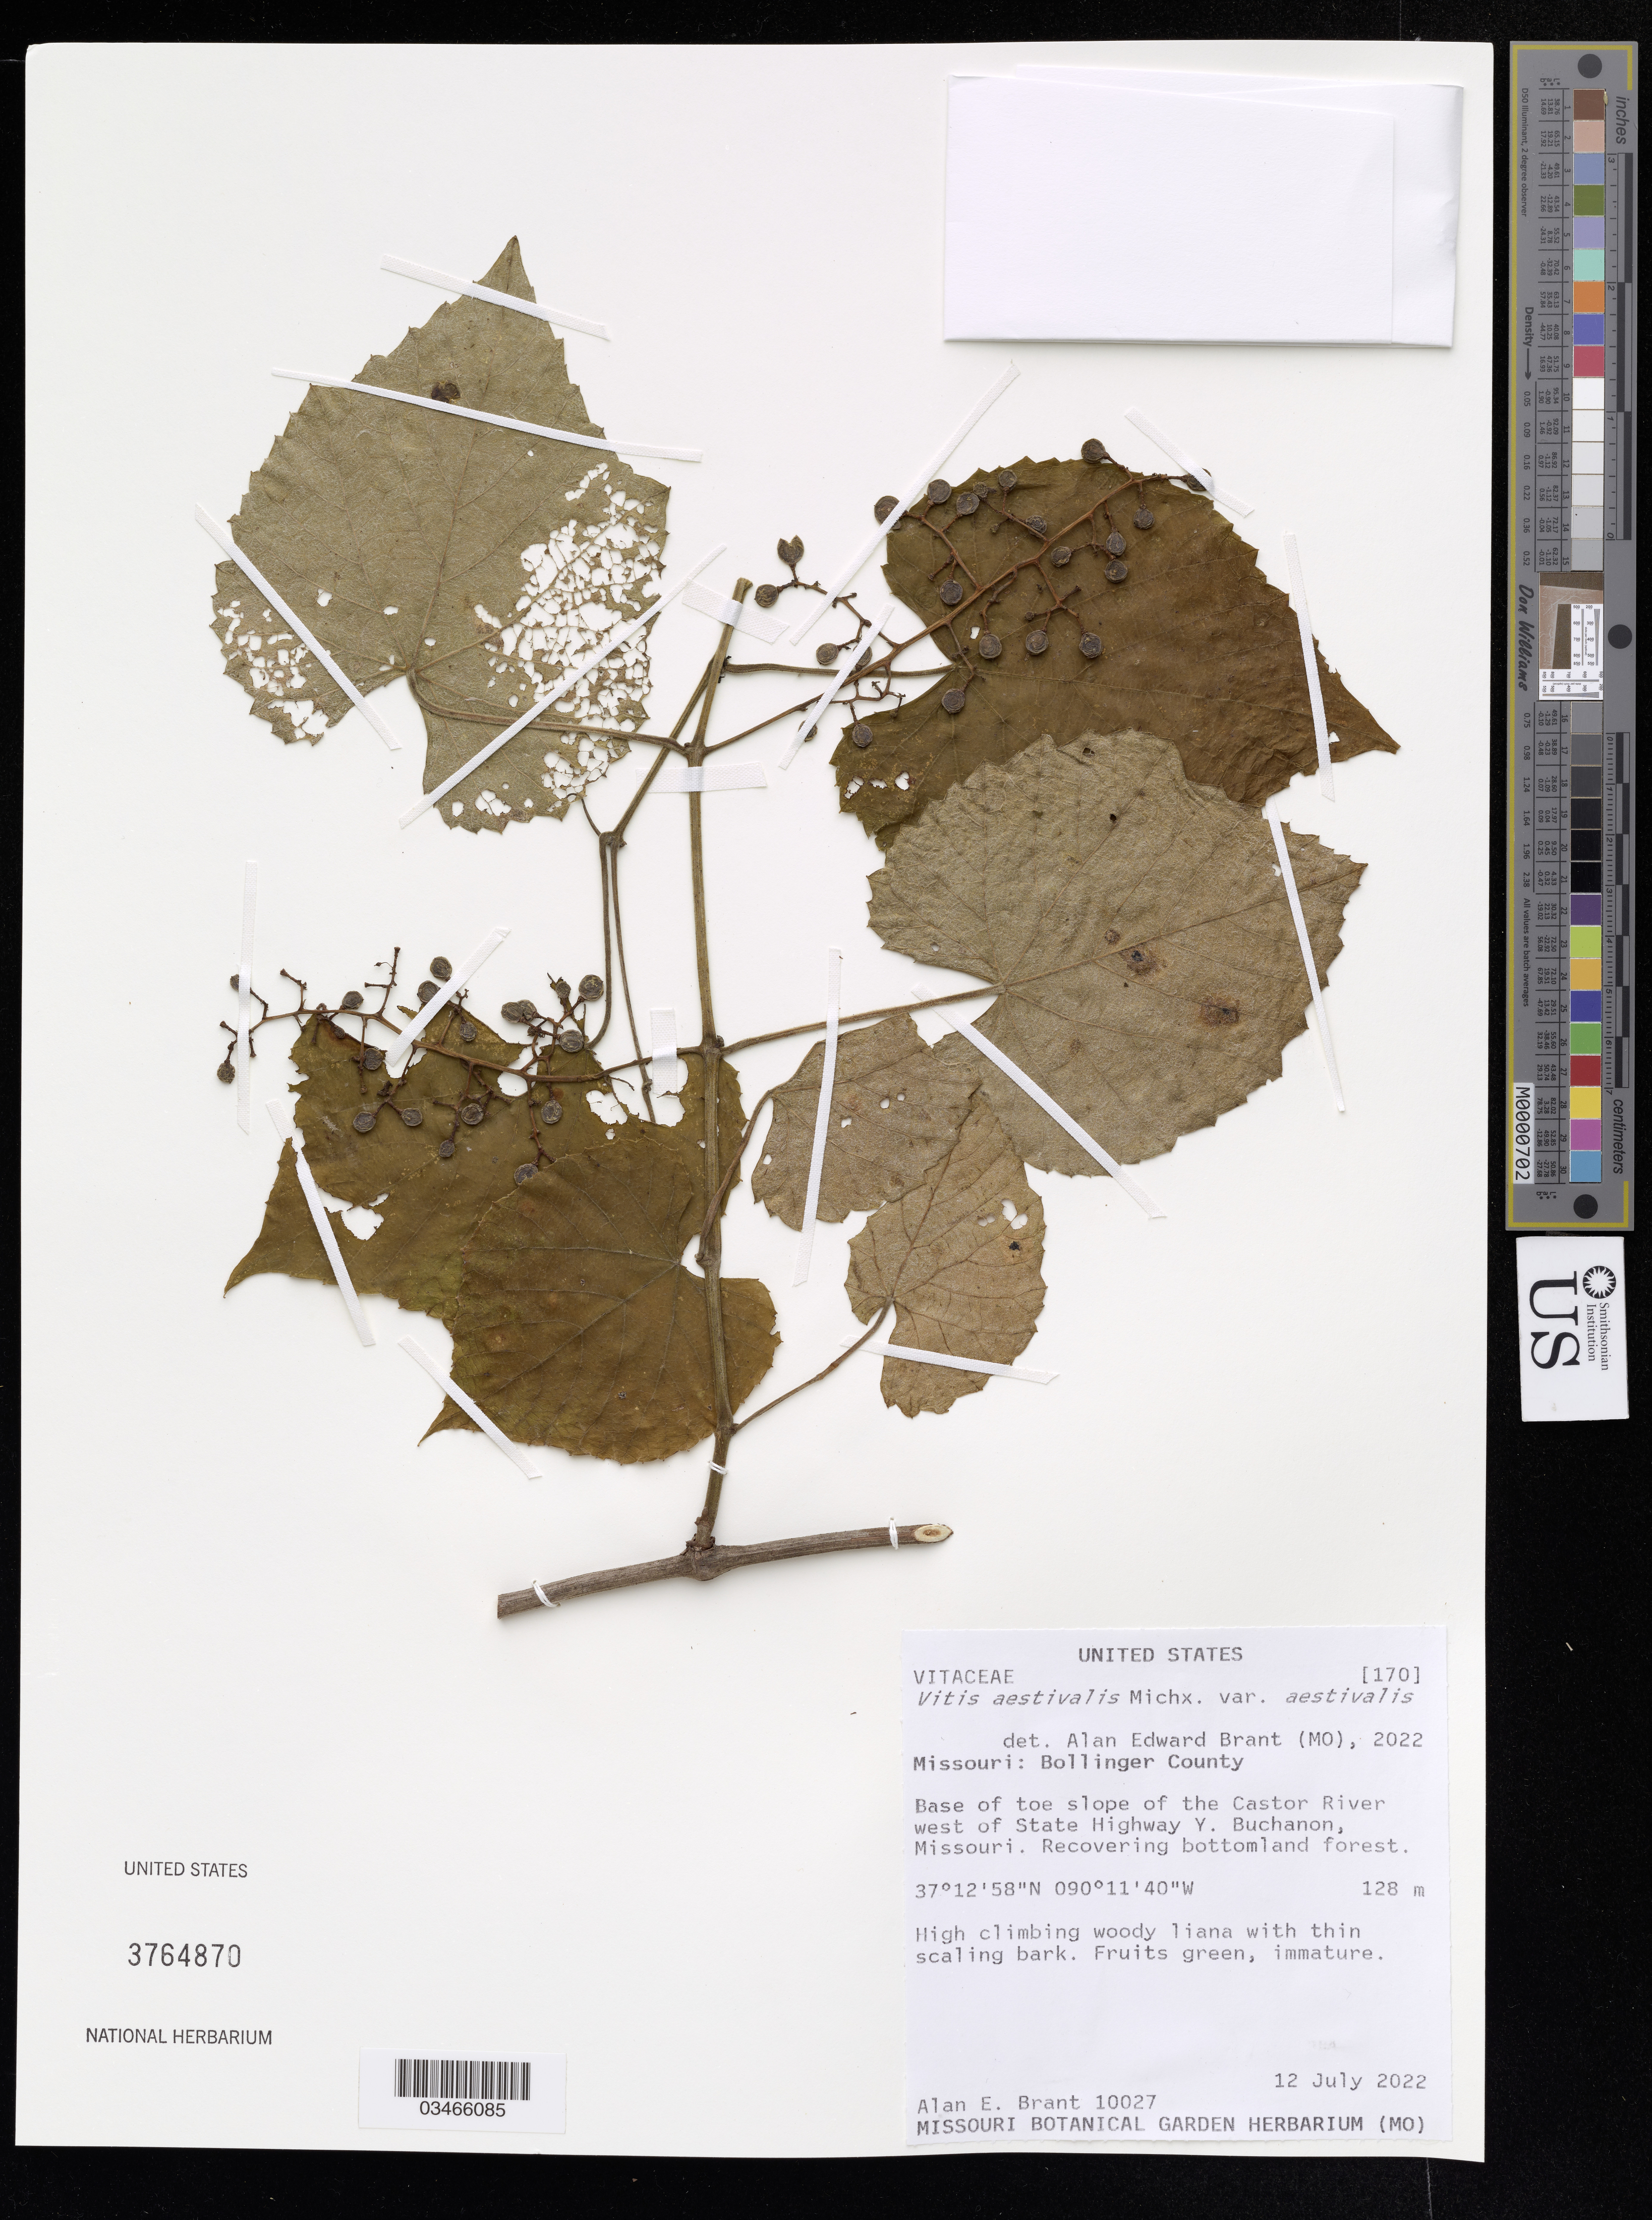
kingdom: Plantae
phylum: Tracheophyta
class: Magnoliopsida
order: Vitales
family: Vitaceae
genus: Vitis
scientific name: Vitis aestivalis var. aestivalis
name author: Michx.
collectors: A. Brant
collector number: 10027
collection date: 2022-07-12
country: United States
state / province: Missouri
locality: Bollinger County. Base of toe slope of the Castor River west of State Highway Y. Buchanon, Missouri. Recovering bottomland forest.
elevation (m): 128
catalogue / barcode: US 3764870